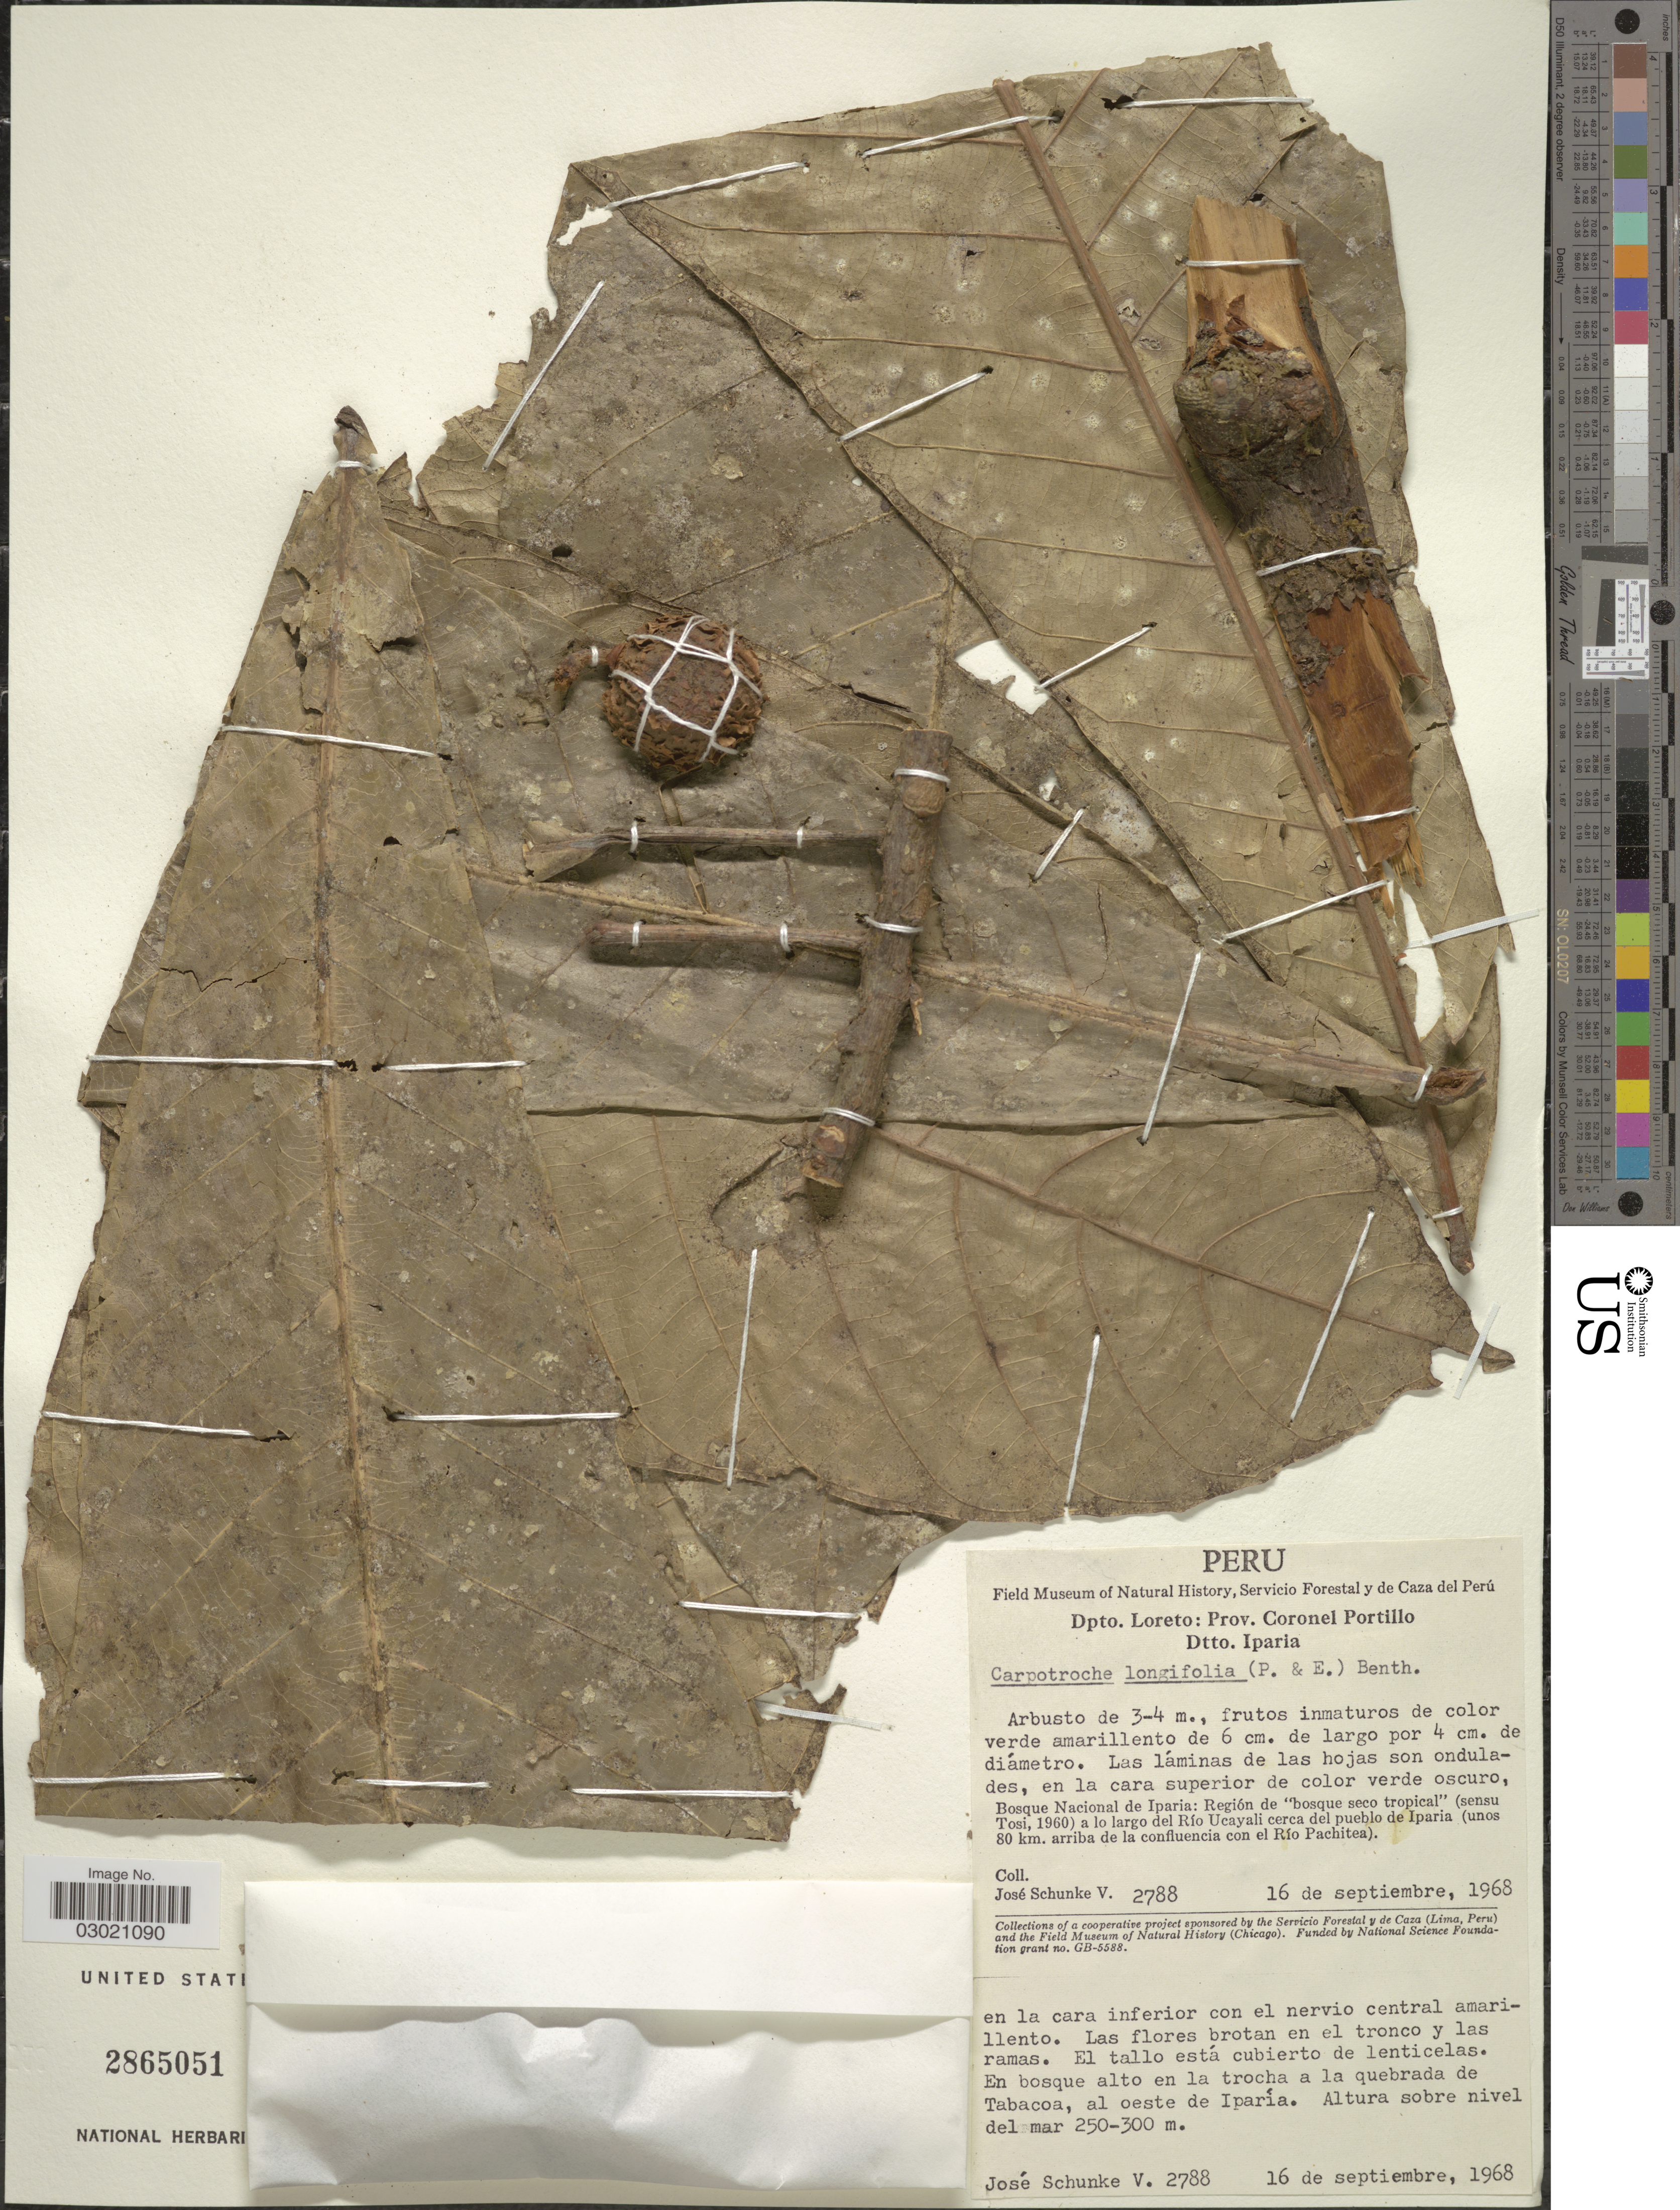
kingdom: Plantae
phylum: Tracheophyta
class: Magnoliopsida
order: Malpighiales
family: Achariaceae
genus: Carpotroche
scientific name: Carpotroche longifolia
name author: (Poepp.) Benth.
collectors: J. Schunke Vigo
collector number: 2788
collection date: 1968-09-16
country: Peru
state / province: Loreto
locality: Dpto. Loreto: Prov. Coronel Portillo, Dtto. Iparia, Bosque Nacional de Iparia: Región de "bosque seco tropical" (sensu Tosi, 1960) a lo largo del Río Ucayali cerca del pueblo de Iparia (unos 80 km. arriba de la confluencia con el Río Pachitea). En bosque alto en la trocha a la quebrada de Tabacoa, al oeste de Iparía.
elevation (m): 250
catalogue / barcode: US 2865051